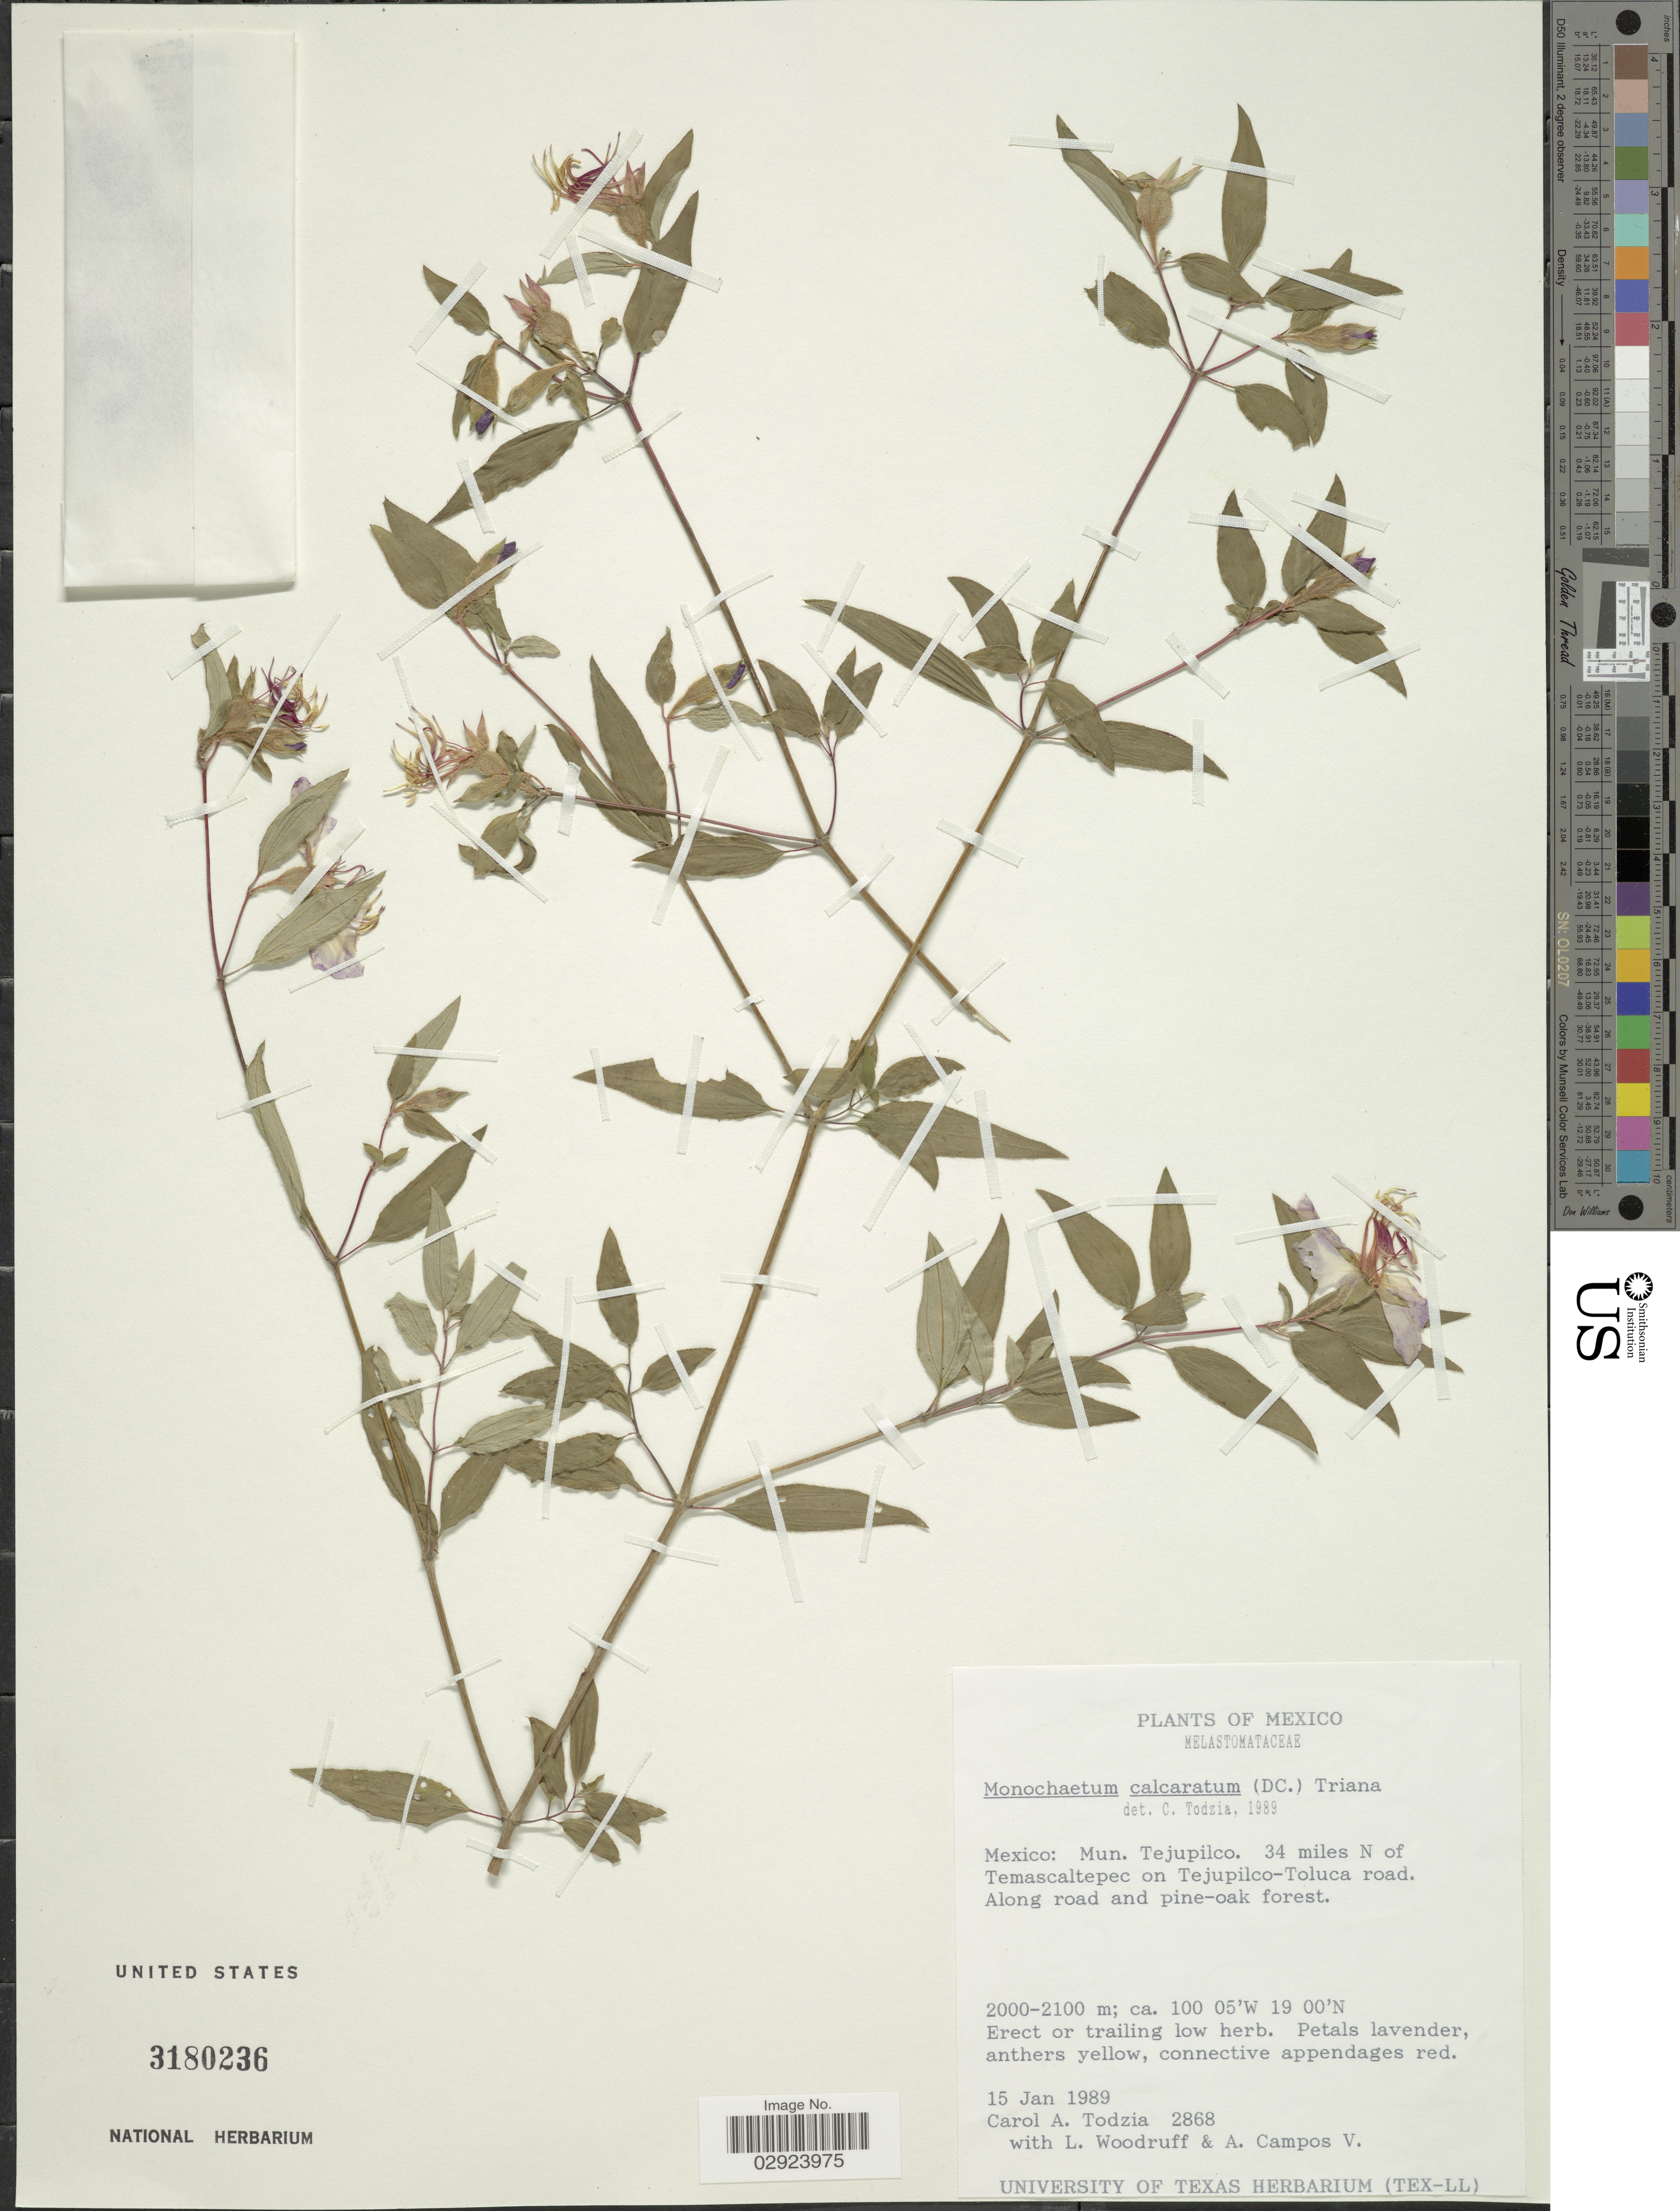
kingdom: Plantae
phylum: Tracheophyta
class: Magnoliopsida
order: Myrtales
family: Melastomataceae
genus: Monochaetum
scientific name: Monochaetum calcaratum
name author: (DC.) Triana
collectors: C. A. Todzia, L. Woodruff & A. Campos V.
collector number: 2868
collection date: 1989-01-15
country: Mexico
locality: Mun. Tejupilco. 34 miles N of Temascaltepec on Tejupilco-Toluca road. Along road and pine-oak forest.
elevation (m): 2000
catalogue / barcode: US 3180236